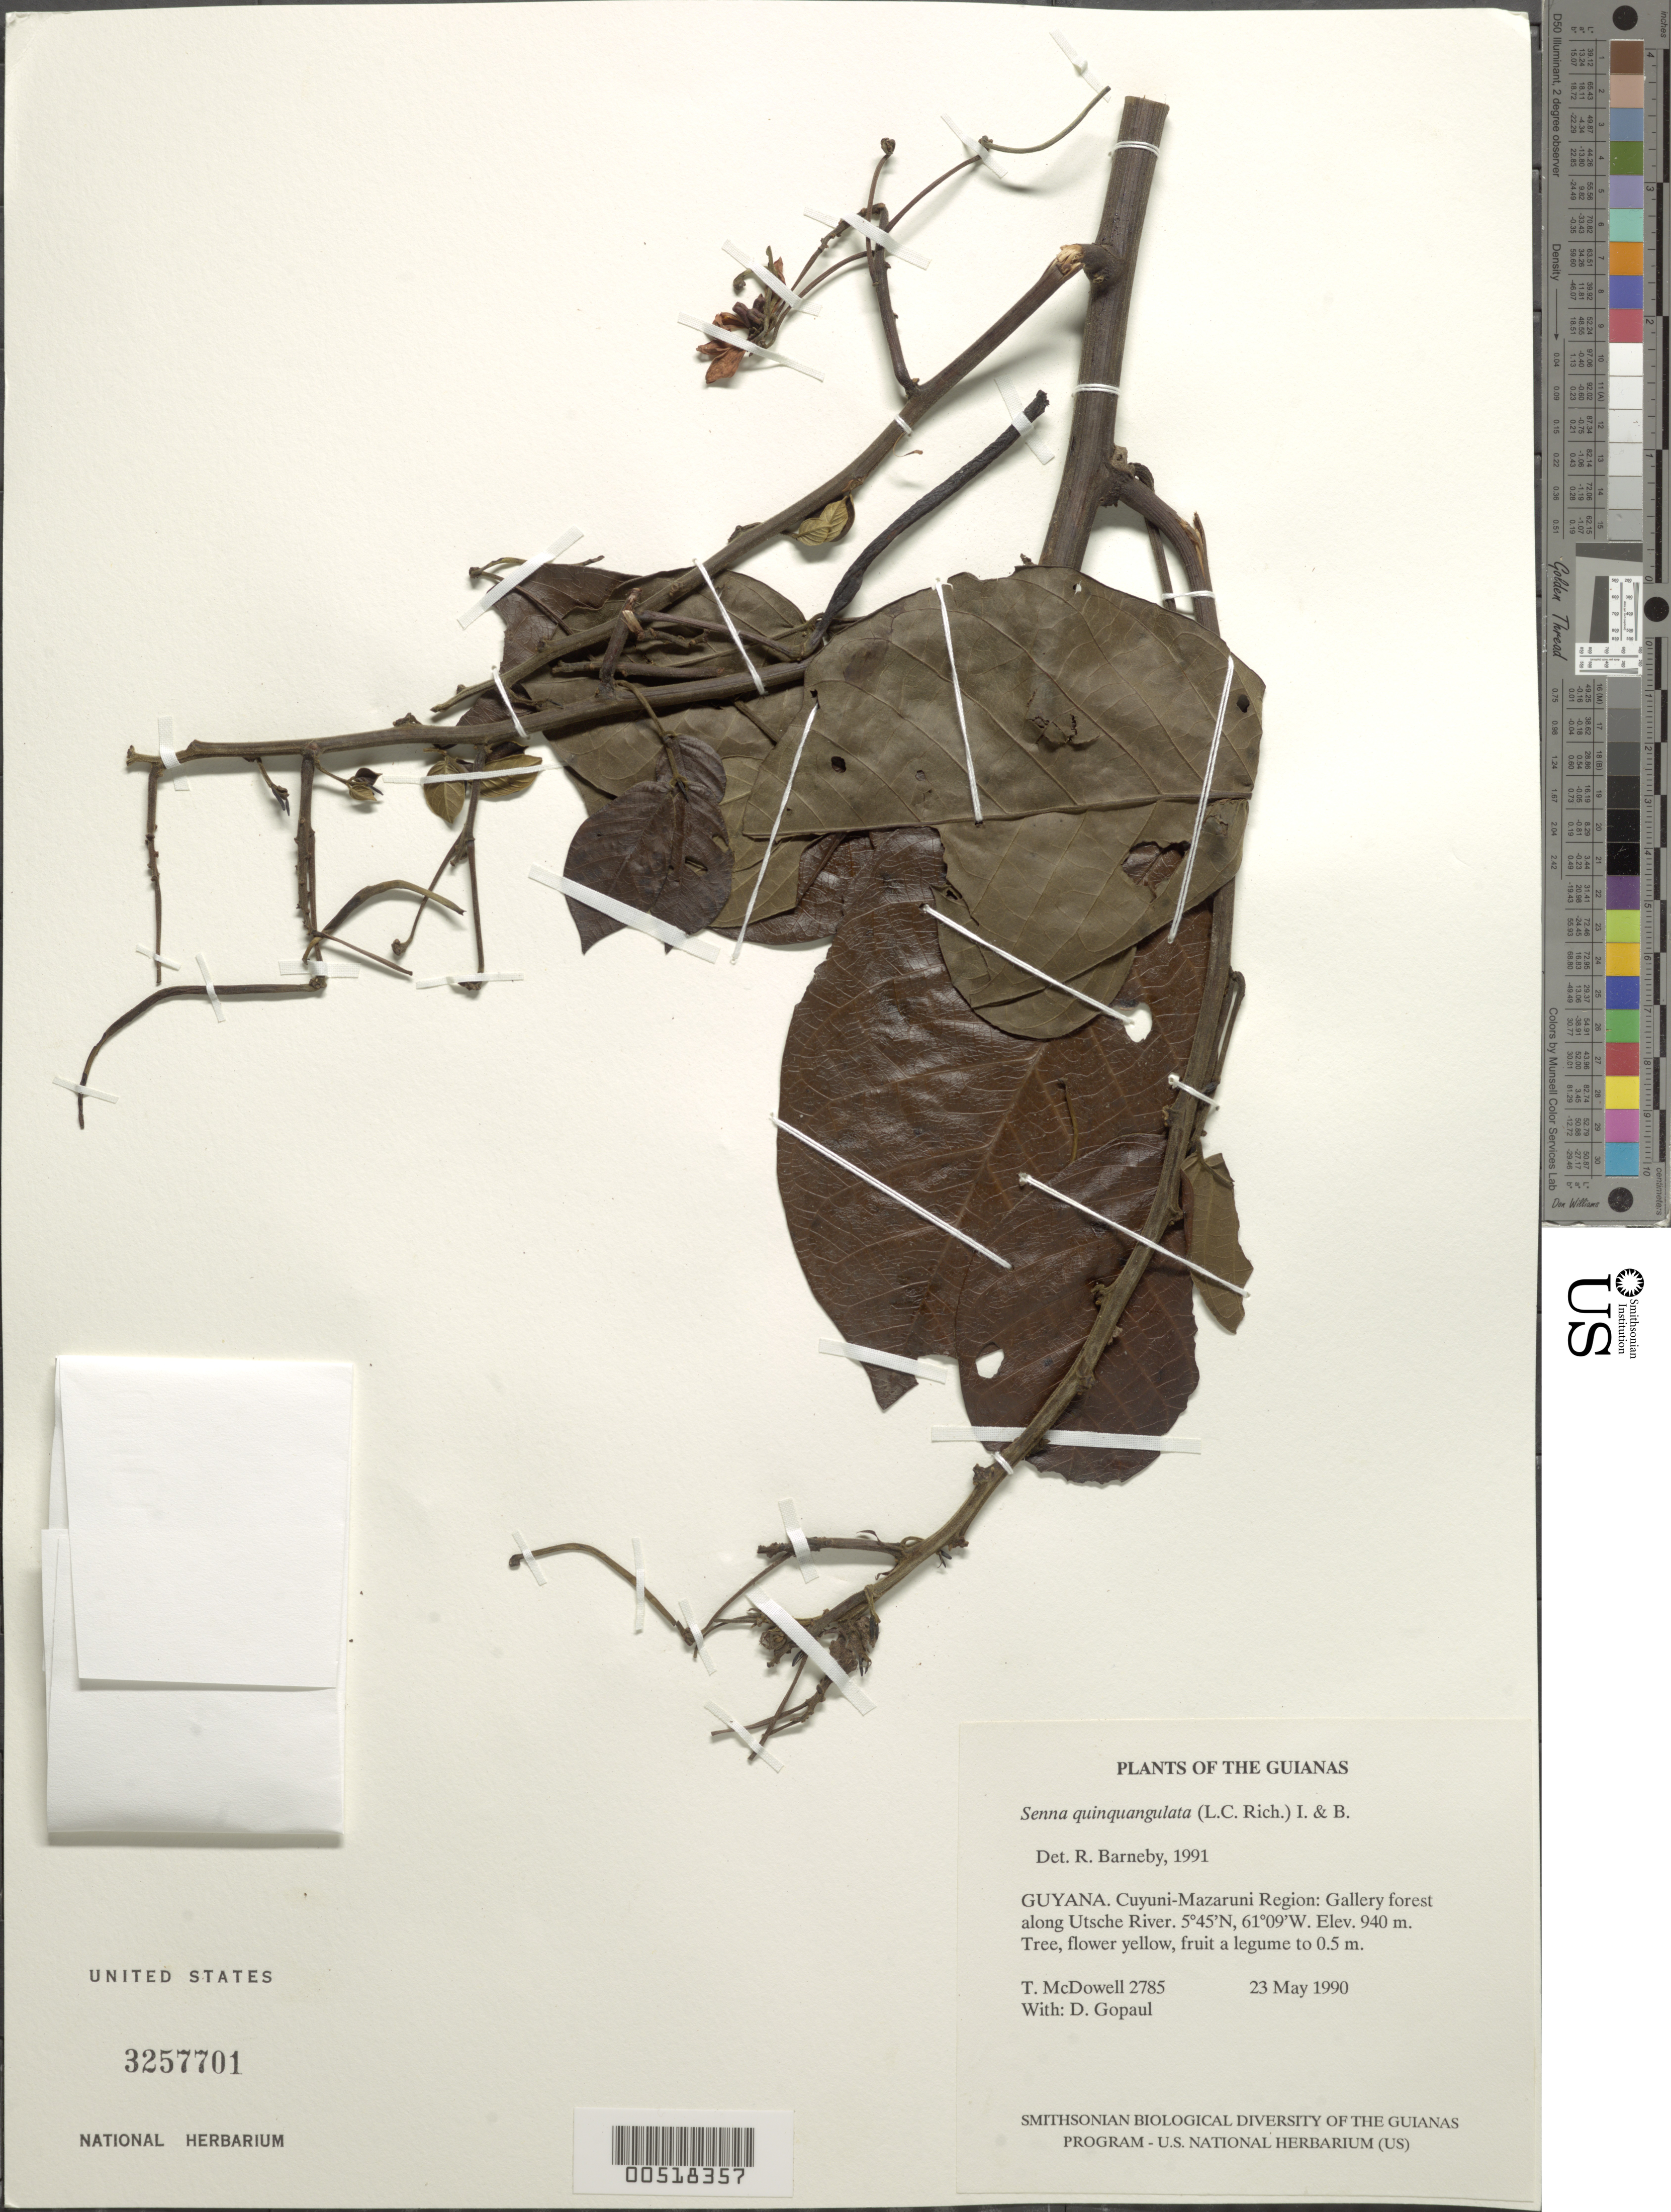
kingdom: Plantae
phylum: Tracheophyta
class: Magnoliopsida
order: Fabales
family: Fabaceae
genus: Senna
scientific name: Senna quinquangulata var. quinquangulata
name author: H.S. Irwin & Barneby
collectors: T. McDowell, D. Gopaul & Thompson, --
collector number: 2785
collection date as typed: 23 May 1990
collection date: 1990-05-23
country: Guyana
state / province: Cuyuni-Mazaruni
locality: Utshi River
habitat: Gallery forest along river. River very high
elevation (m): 940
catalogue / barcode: US 3257701